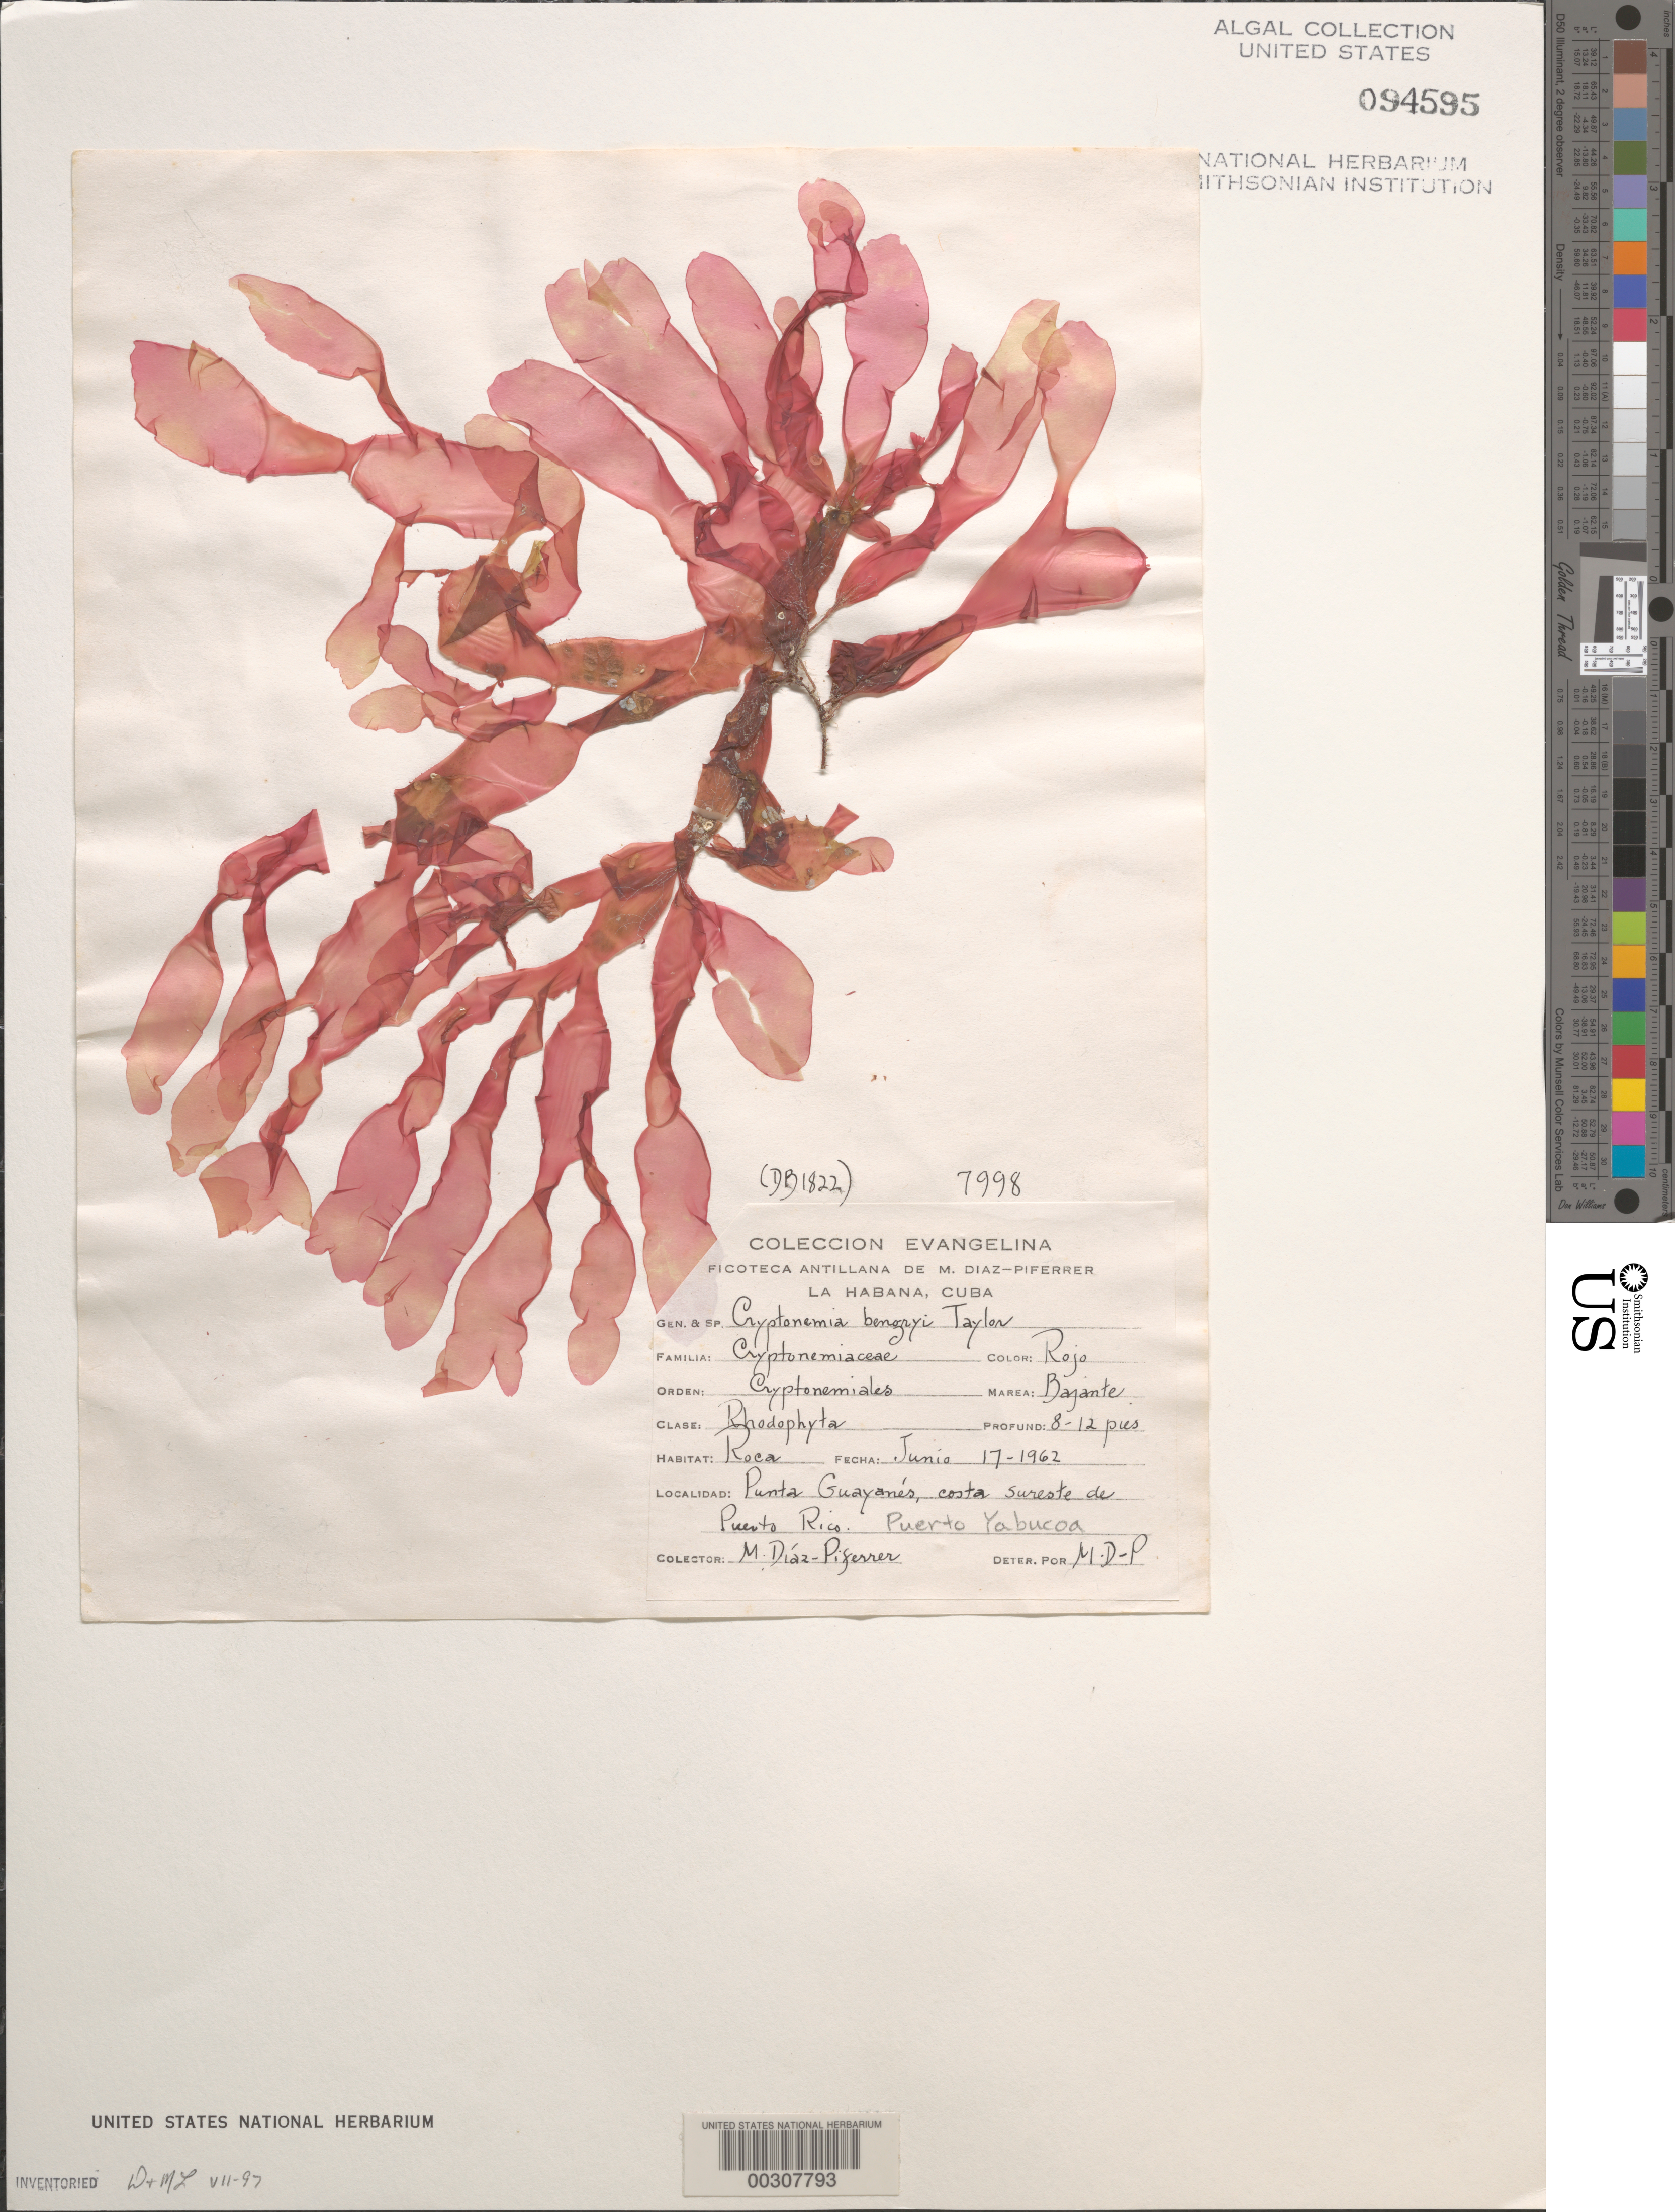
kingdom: Plantae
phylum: Rhodophyta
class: Florideophyceae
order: Halymeniales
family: Halymeniaceae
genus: Cryptonemia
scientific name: Cryptonemia bengryi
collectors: M. Diaz-Piferrer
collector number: (DB1822)/7998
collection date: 1962-06-17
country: Puerto Rico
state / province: Yabucoa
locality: Punta Guayanés, costa sureste de Puerto Rico. Puerto Yabucoa.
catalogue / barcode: US 94595